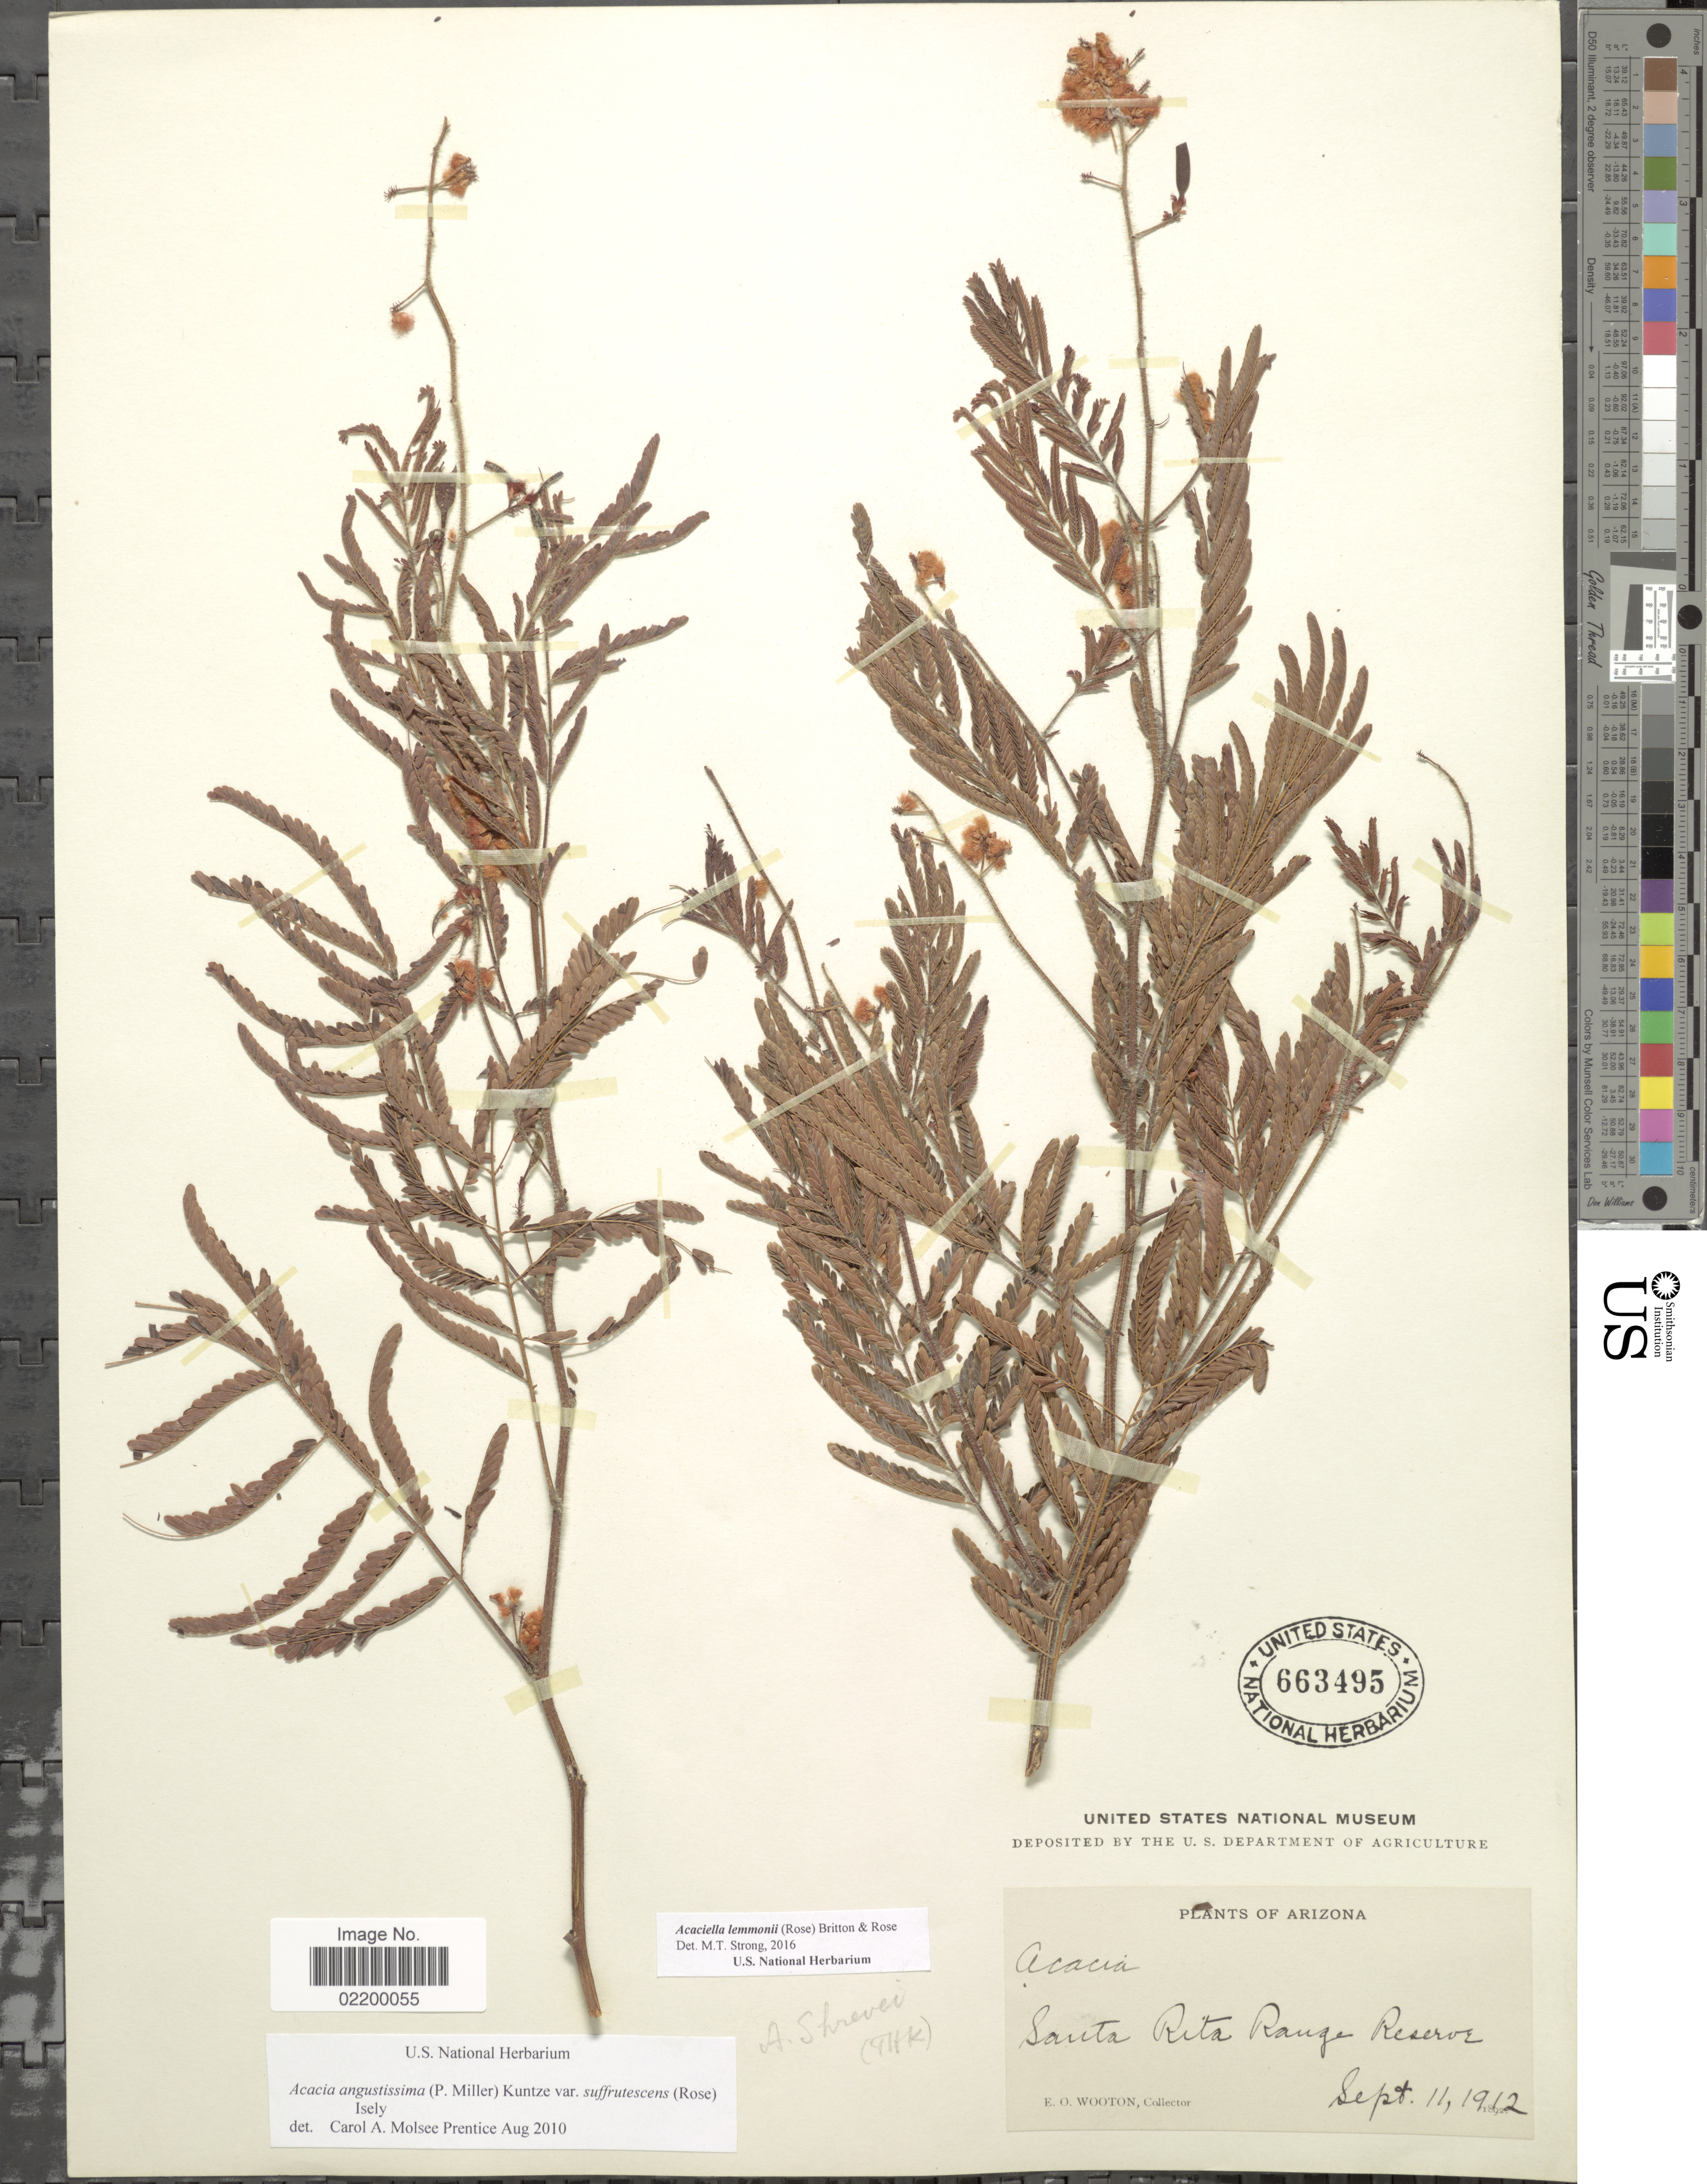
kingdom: Plantae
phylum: Tracheophyta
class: Magnoliopsida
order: Fabales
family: Fabaceae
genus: Acaciella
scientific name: Acaciella lemmonii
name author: (Rose) Britton & Rose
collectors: E. O. Wooton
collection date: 1912-09-11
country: United States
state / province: Arizona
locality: Santa Rita Range Reserve.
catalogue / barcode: US 663495